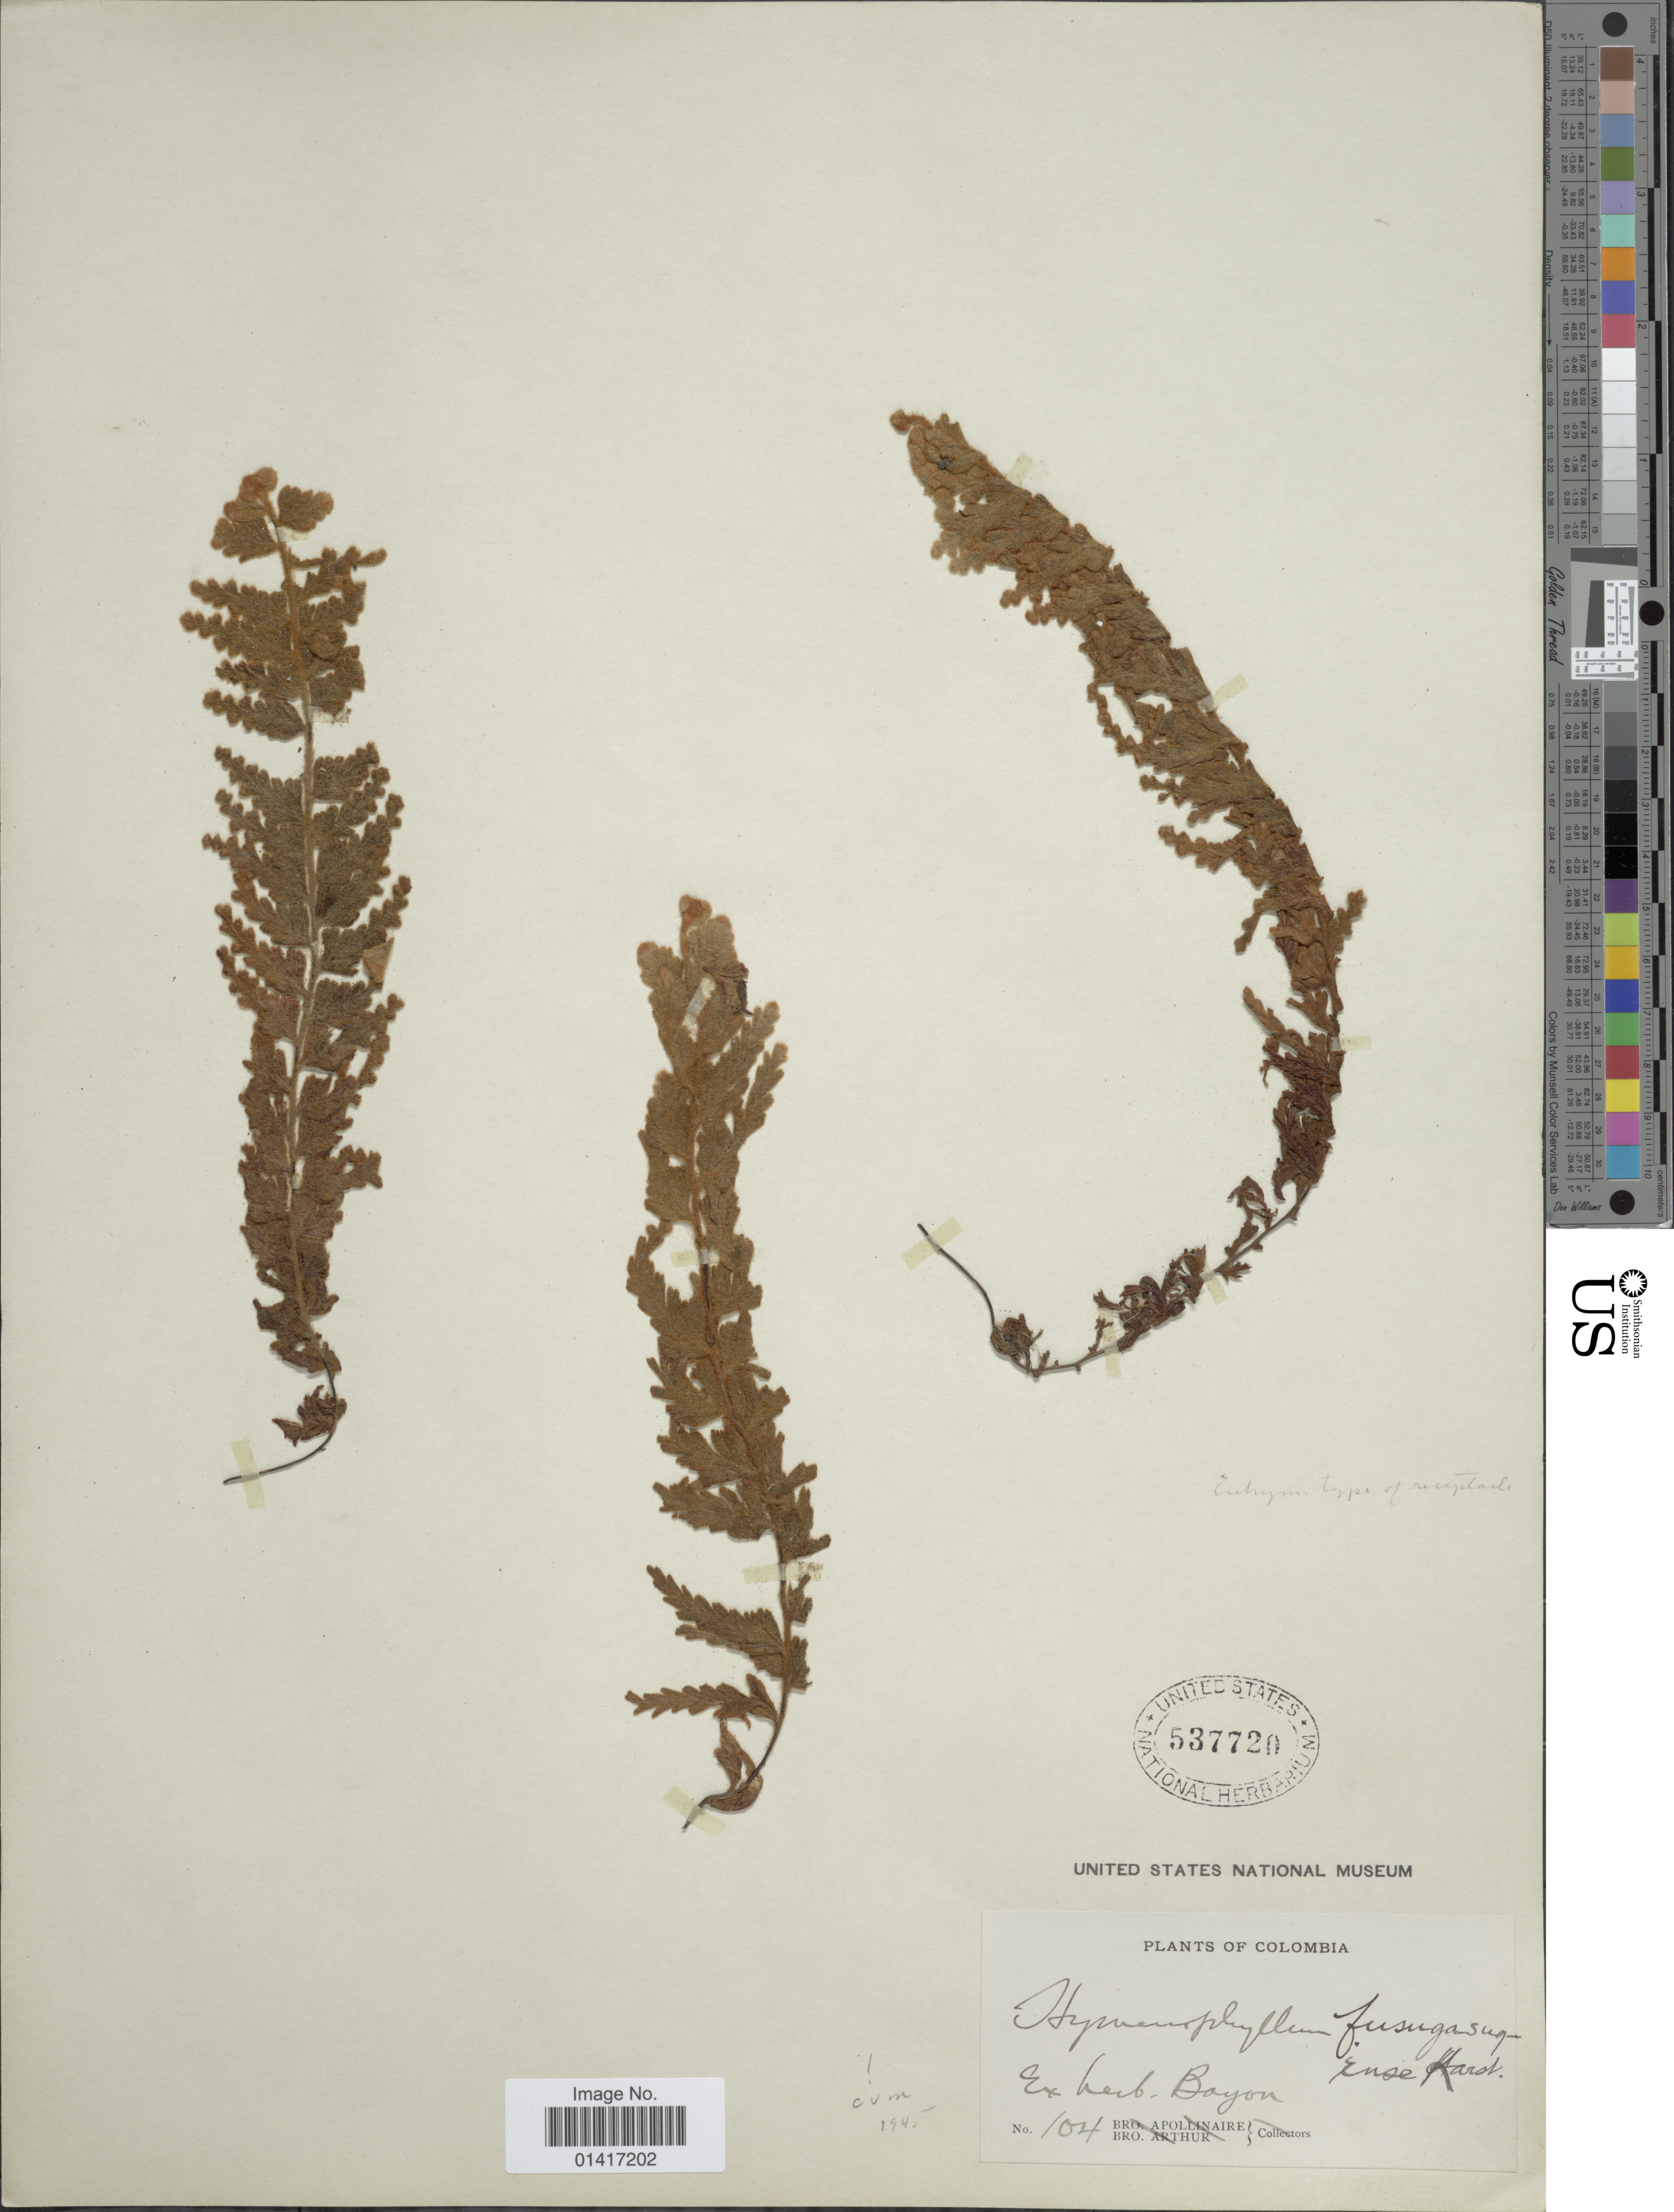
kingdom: Plantae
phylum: Tracheophyta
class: Polypodiopsida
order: Hymenophyllales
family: Hymenophyllaceae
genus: Hymenophyllum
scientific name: Hymenophyllum tomentosum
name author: Kunze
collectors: E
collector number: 104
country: Colombia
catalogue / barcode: US 537720